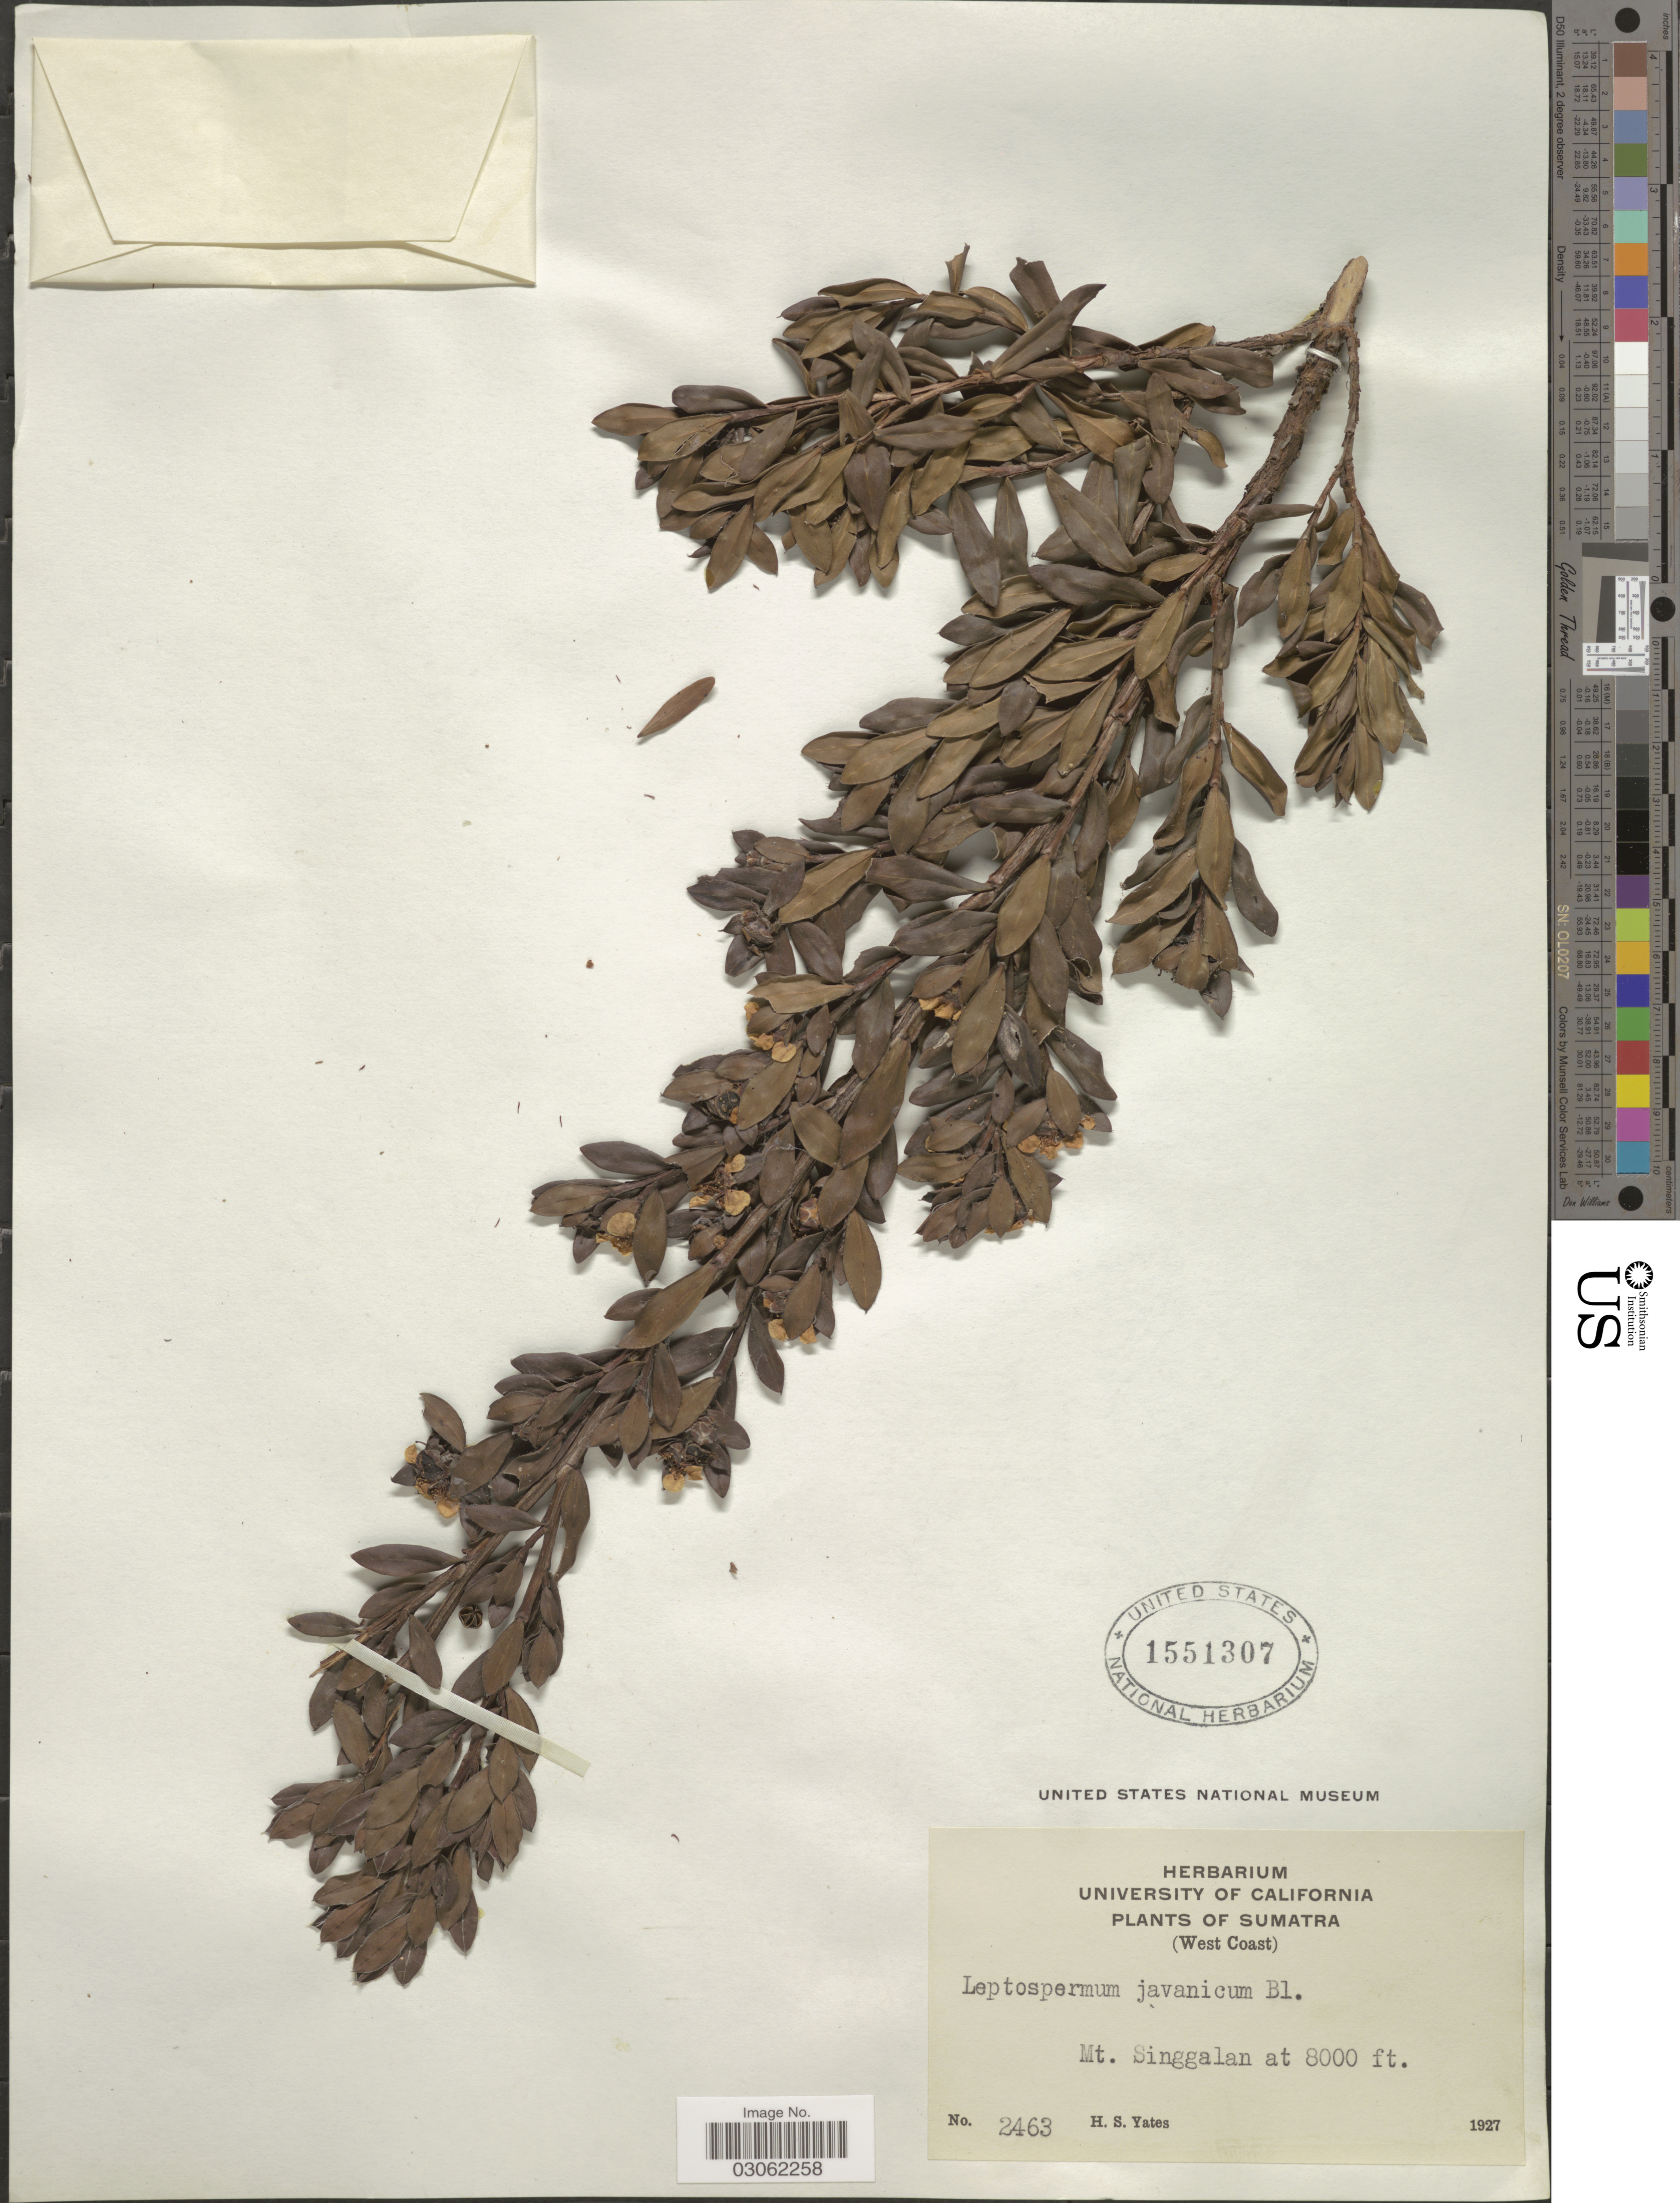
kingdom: Plantae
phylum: Tracheophyta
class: Magnoliopsida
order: Myrtales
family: Myrtaceae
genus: Leptospermum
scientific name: Leptospermum javanicum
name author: Blume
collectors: H. S. Yates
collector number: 2463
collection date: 1927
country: Indonesia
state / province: Sumatra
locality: West Coast. Mt. Singgalan.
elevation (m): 2438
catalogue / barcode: US 1551307